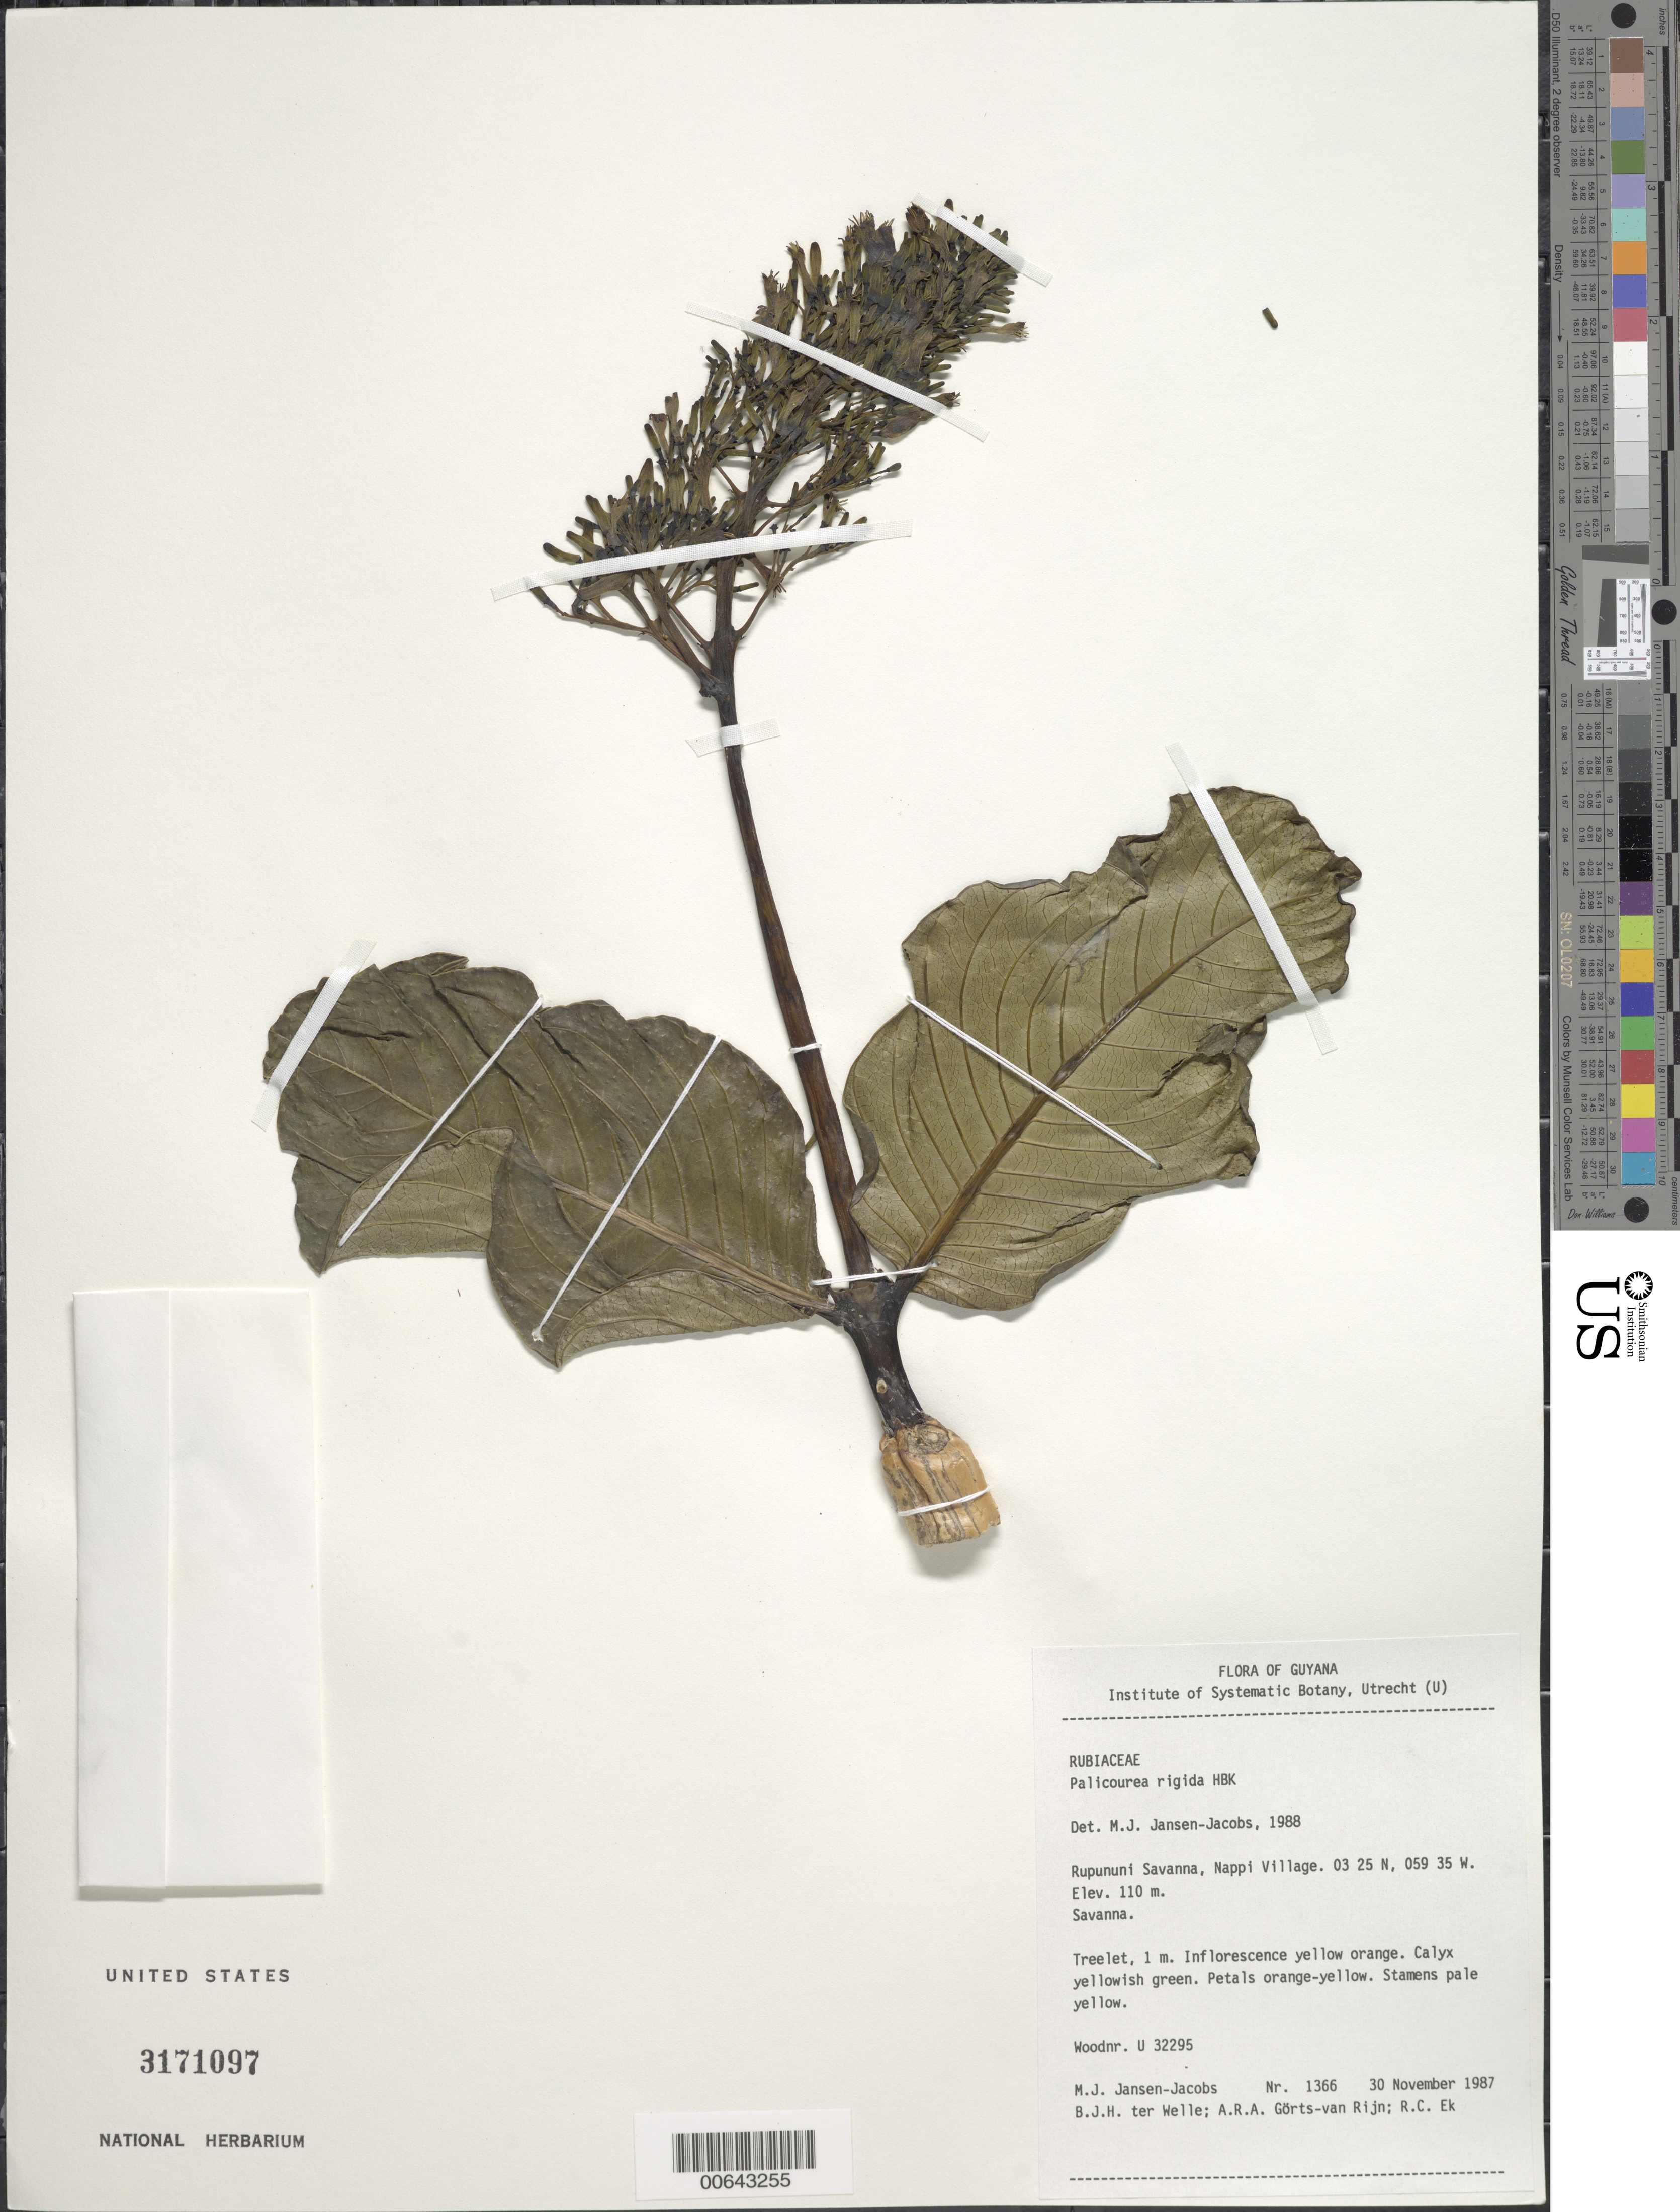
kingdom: Plantae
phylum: Tracheophyta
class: Magnoliopsida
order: Gentianales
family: Rubiaceae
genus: Palicourea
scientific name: Palicourea rigida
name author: Kunth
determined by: Jansen-Jacobs, M. J., (U), Nationaal Herbarium Nederland, Utrecht University branch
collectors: M. J. Jansen-Jacobs, B. Welle, A. .R. A. Görts-van Rijn & R. C. Ek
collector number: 1366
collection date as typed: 30-Nov-87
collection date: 1987-11-30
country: Guyana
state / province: U. Takutu-U. Essequibo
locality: Nappi Village, Rupununi Savanna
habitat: Savanna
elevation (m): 110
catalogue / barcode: US 3171097